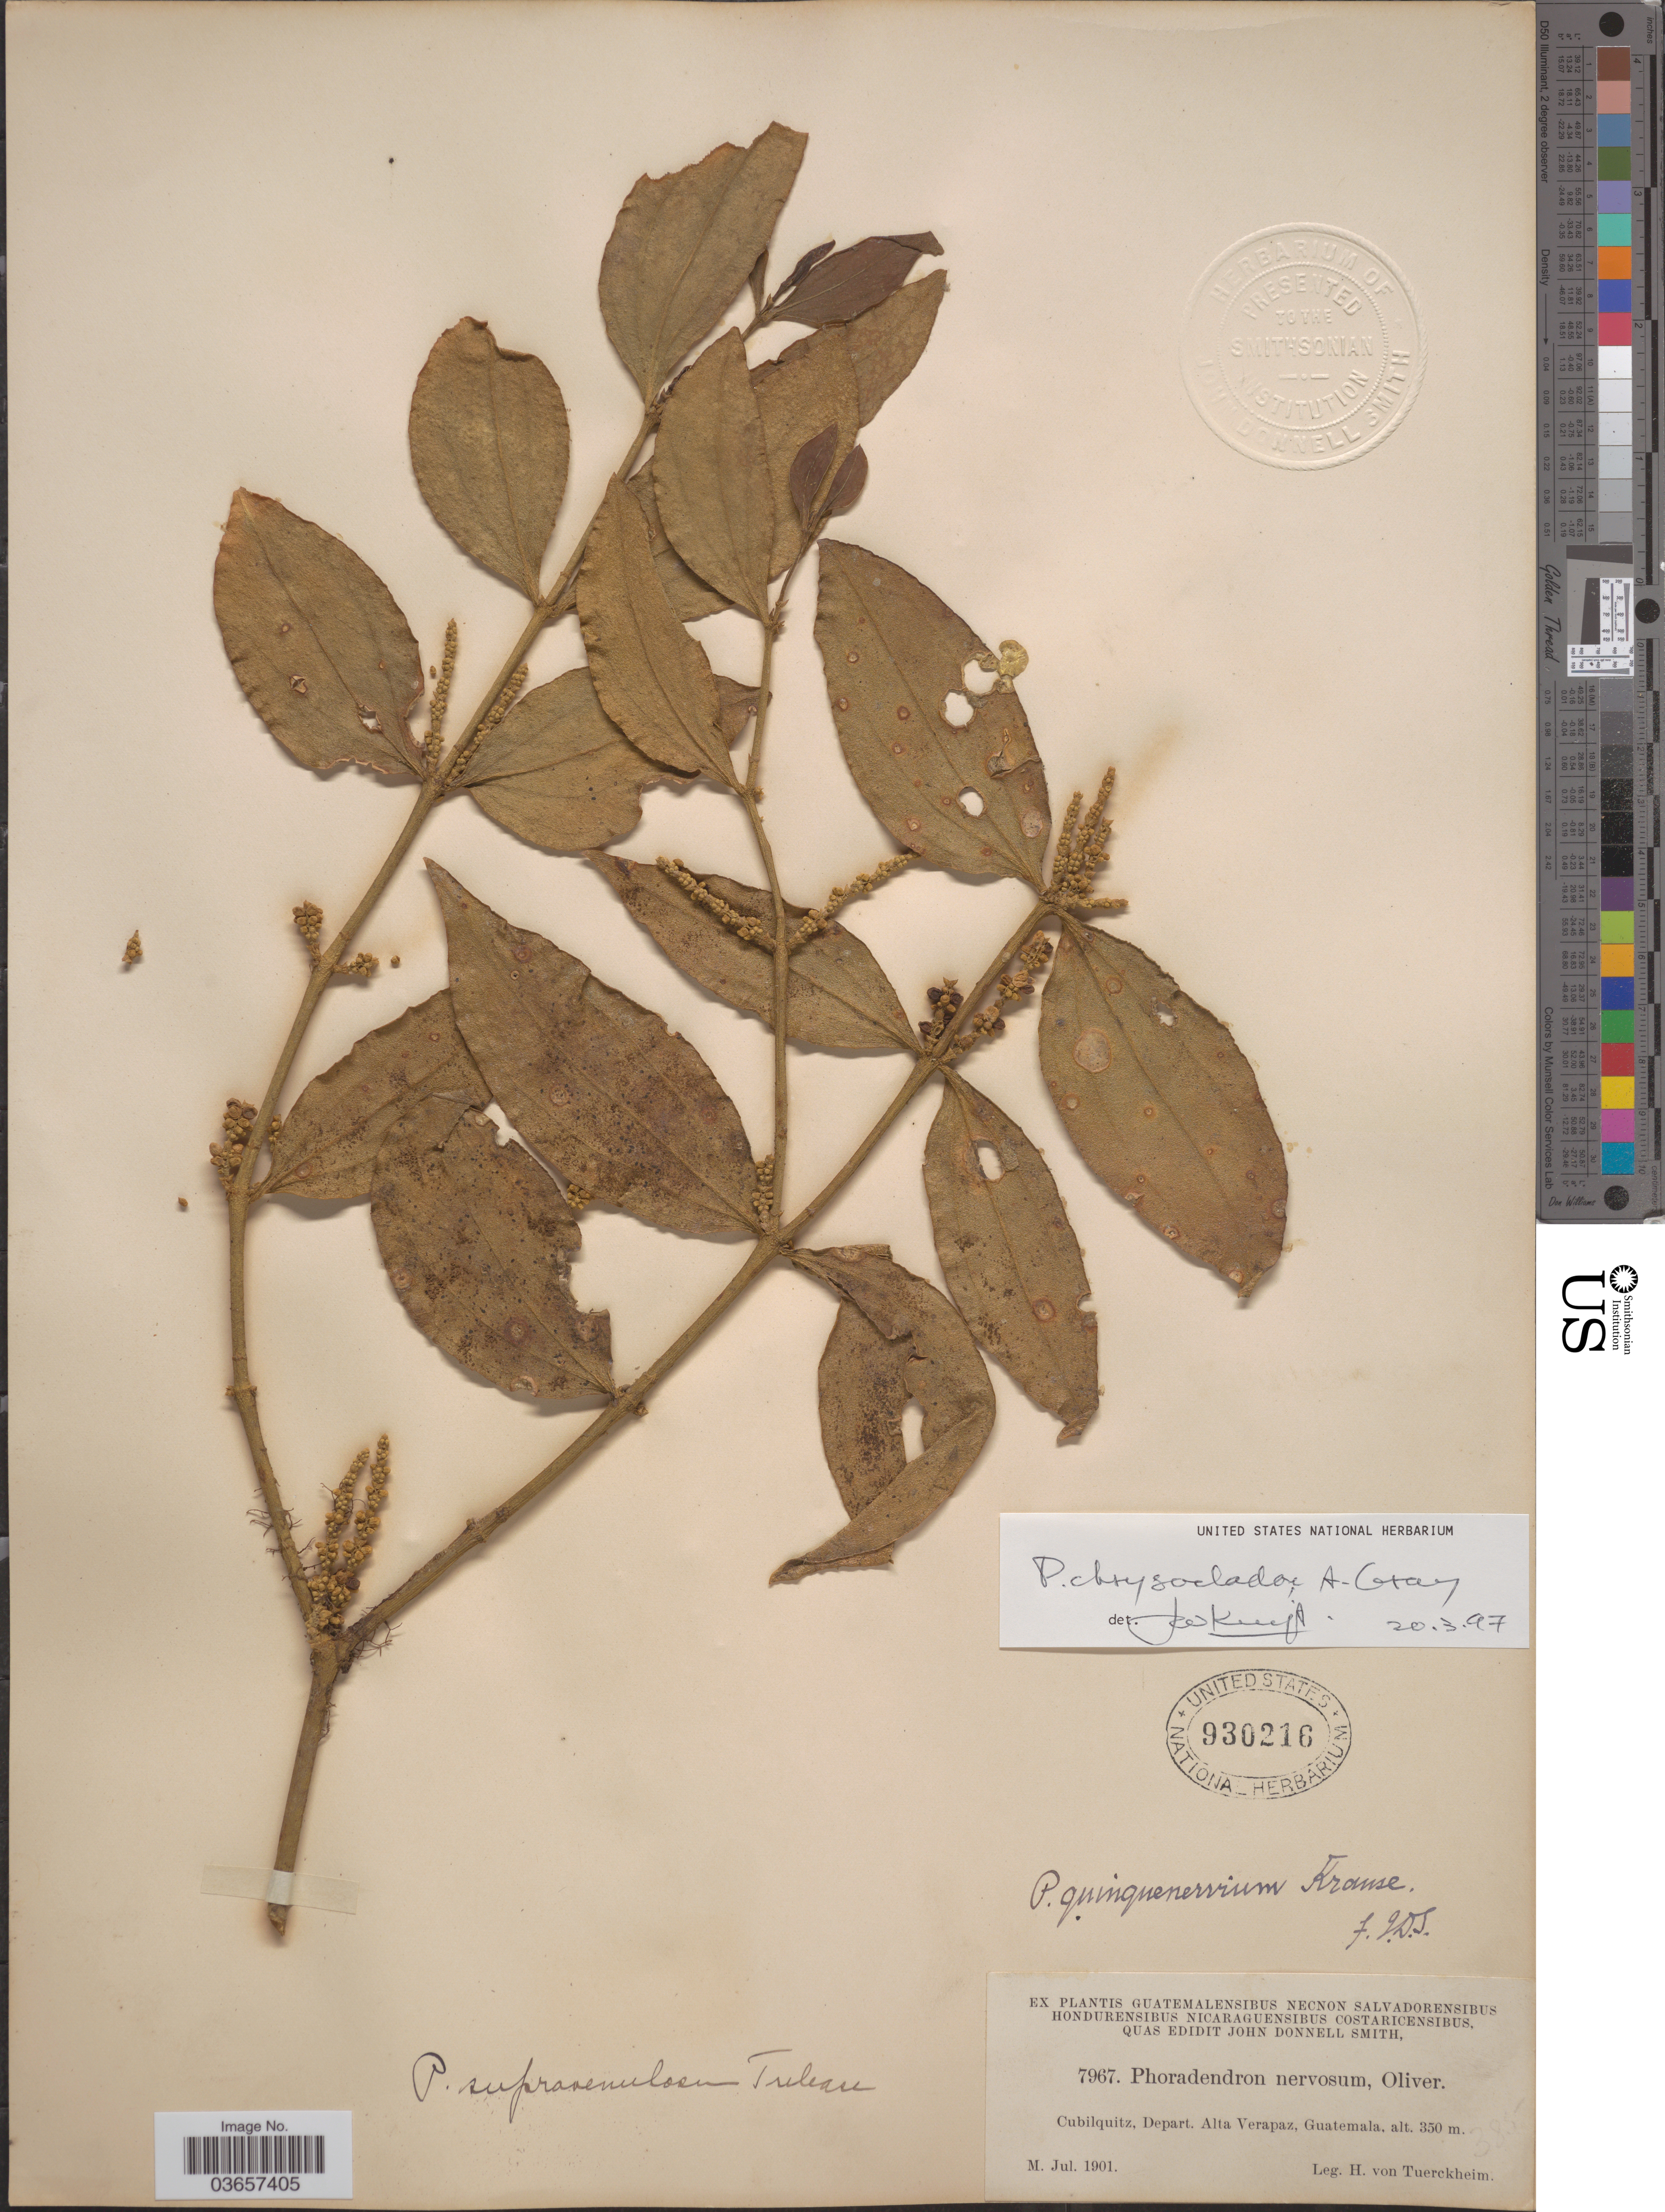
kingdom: Plantae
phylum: Tracheophyta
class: Magnoliopsida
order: Santalales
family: Viscaceae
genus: Phoradendron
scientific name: Phoradendron chrysocladon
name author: A. Gray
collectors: H. von Türckheim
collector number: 7967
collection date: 1901-07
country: Guatemala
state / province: Alta Verapaz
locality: Cubilquitz, Depart. Alta Verapaz.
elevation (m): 350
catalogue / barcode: US 930216